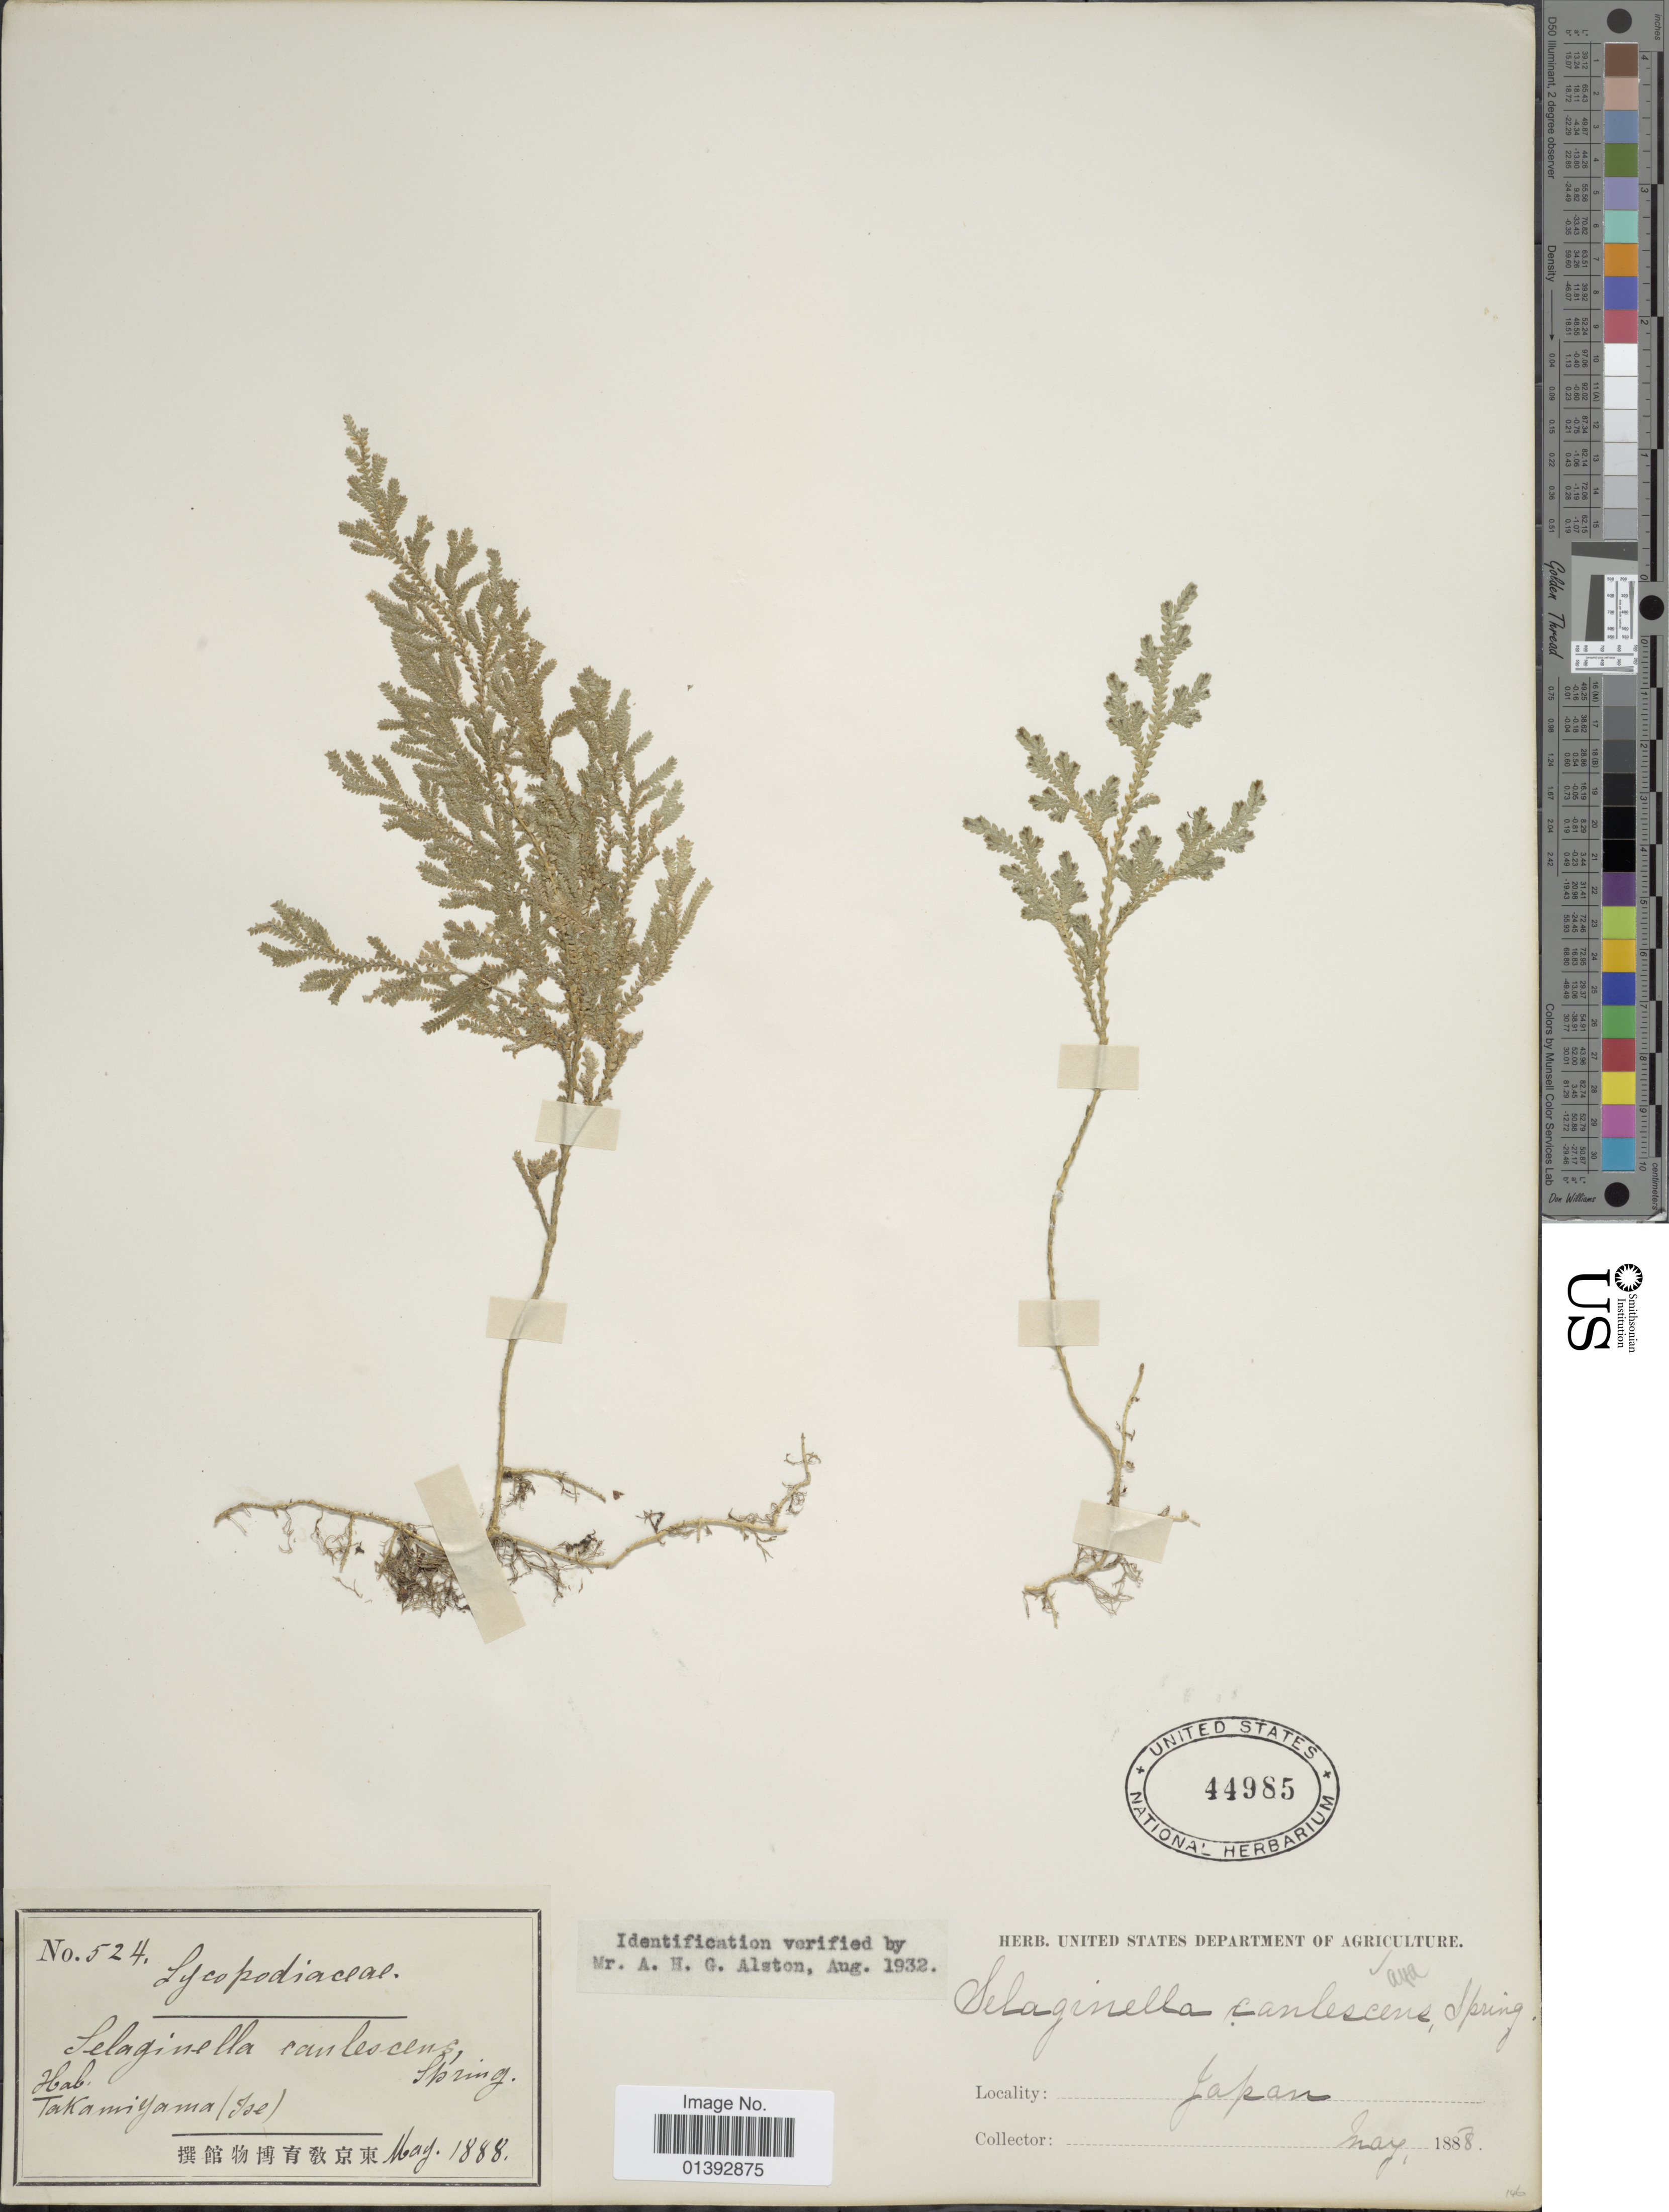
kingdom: Plantae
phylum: Tracheophyta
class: Lycopodiopsida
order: Selaginellales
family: Selaginellaceae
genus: Selaginella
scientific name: Selaginella involvens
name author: (Sw.) Spring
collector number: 524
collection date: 1888-08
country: Japan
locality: Takamiyama(Ise)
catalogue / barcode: US 44985